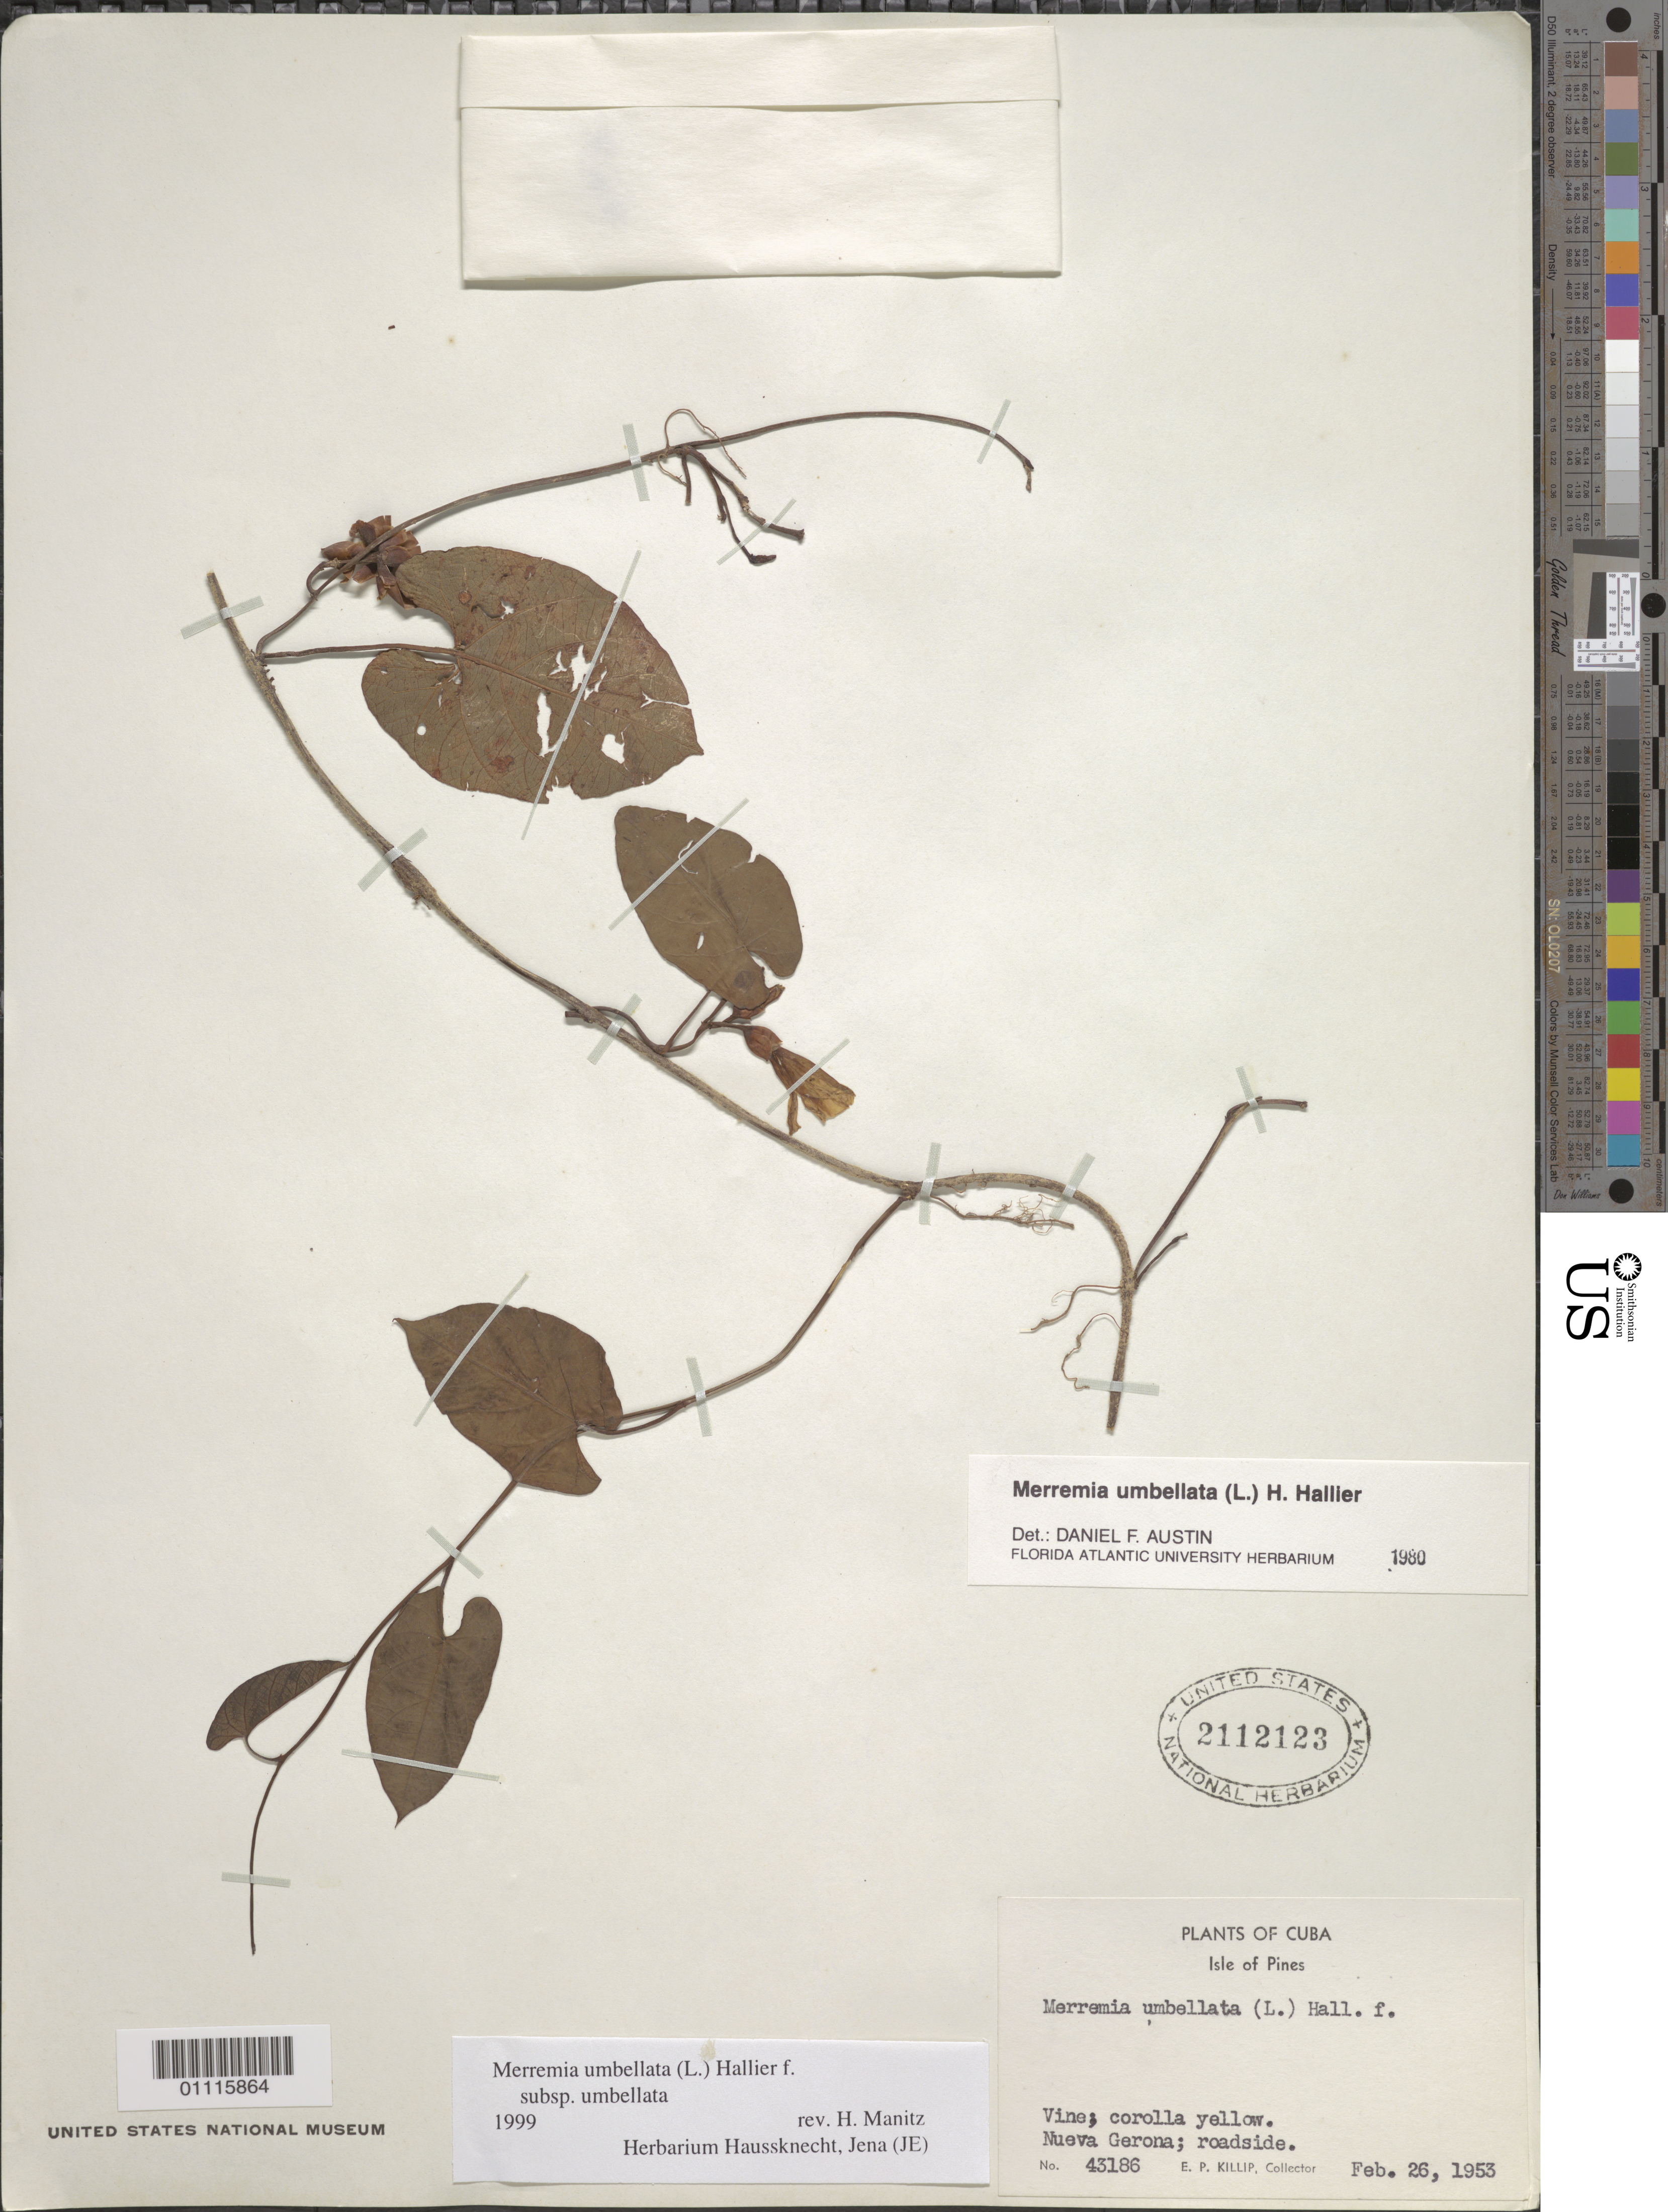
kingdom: Plantae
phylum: Tracheophyta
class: Magnoliopsida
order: Solanales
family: Convolvulaceae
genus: Camonea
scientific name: Camonea umbellata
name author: (L.) A. R. Simões & Staples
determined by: Strong, Mark T., (BOT), Smithsonian Institution - National Museum of Natural History (UNITED STATES)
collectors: E. P. Killip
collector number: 43186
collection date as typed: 26 Feb 1953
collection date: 1953-02-26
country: Cuba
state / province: Isla de La Juventud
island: Isla de la Juventud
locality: Nueva Gerona; roadside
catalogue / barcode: US 2112123